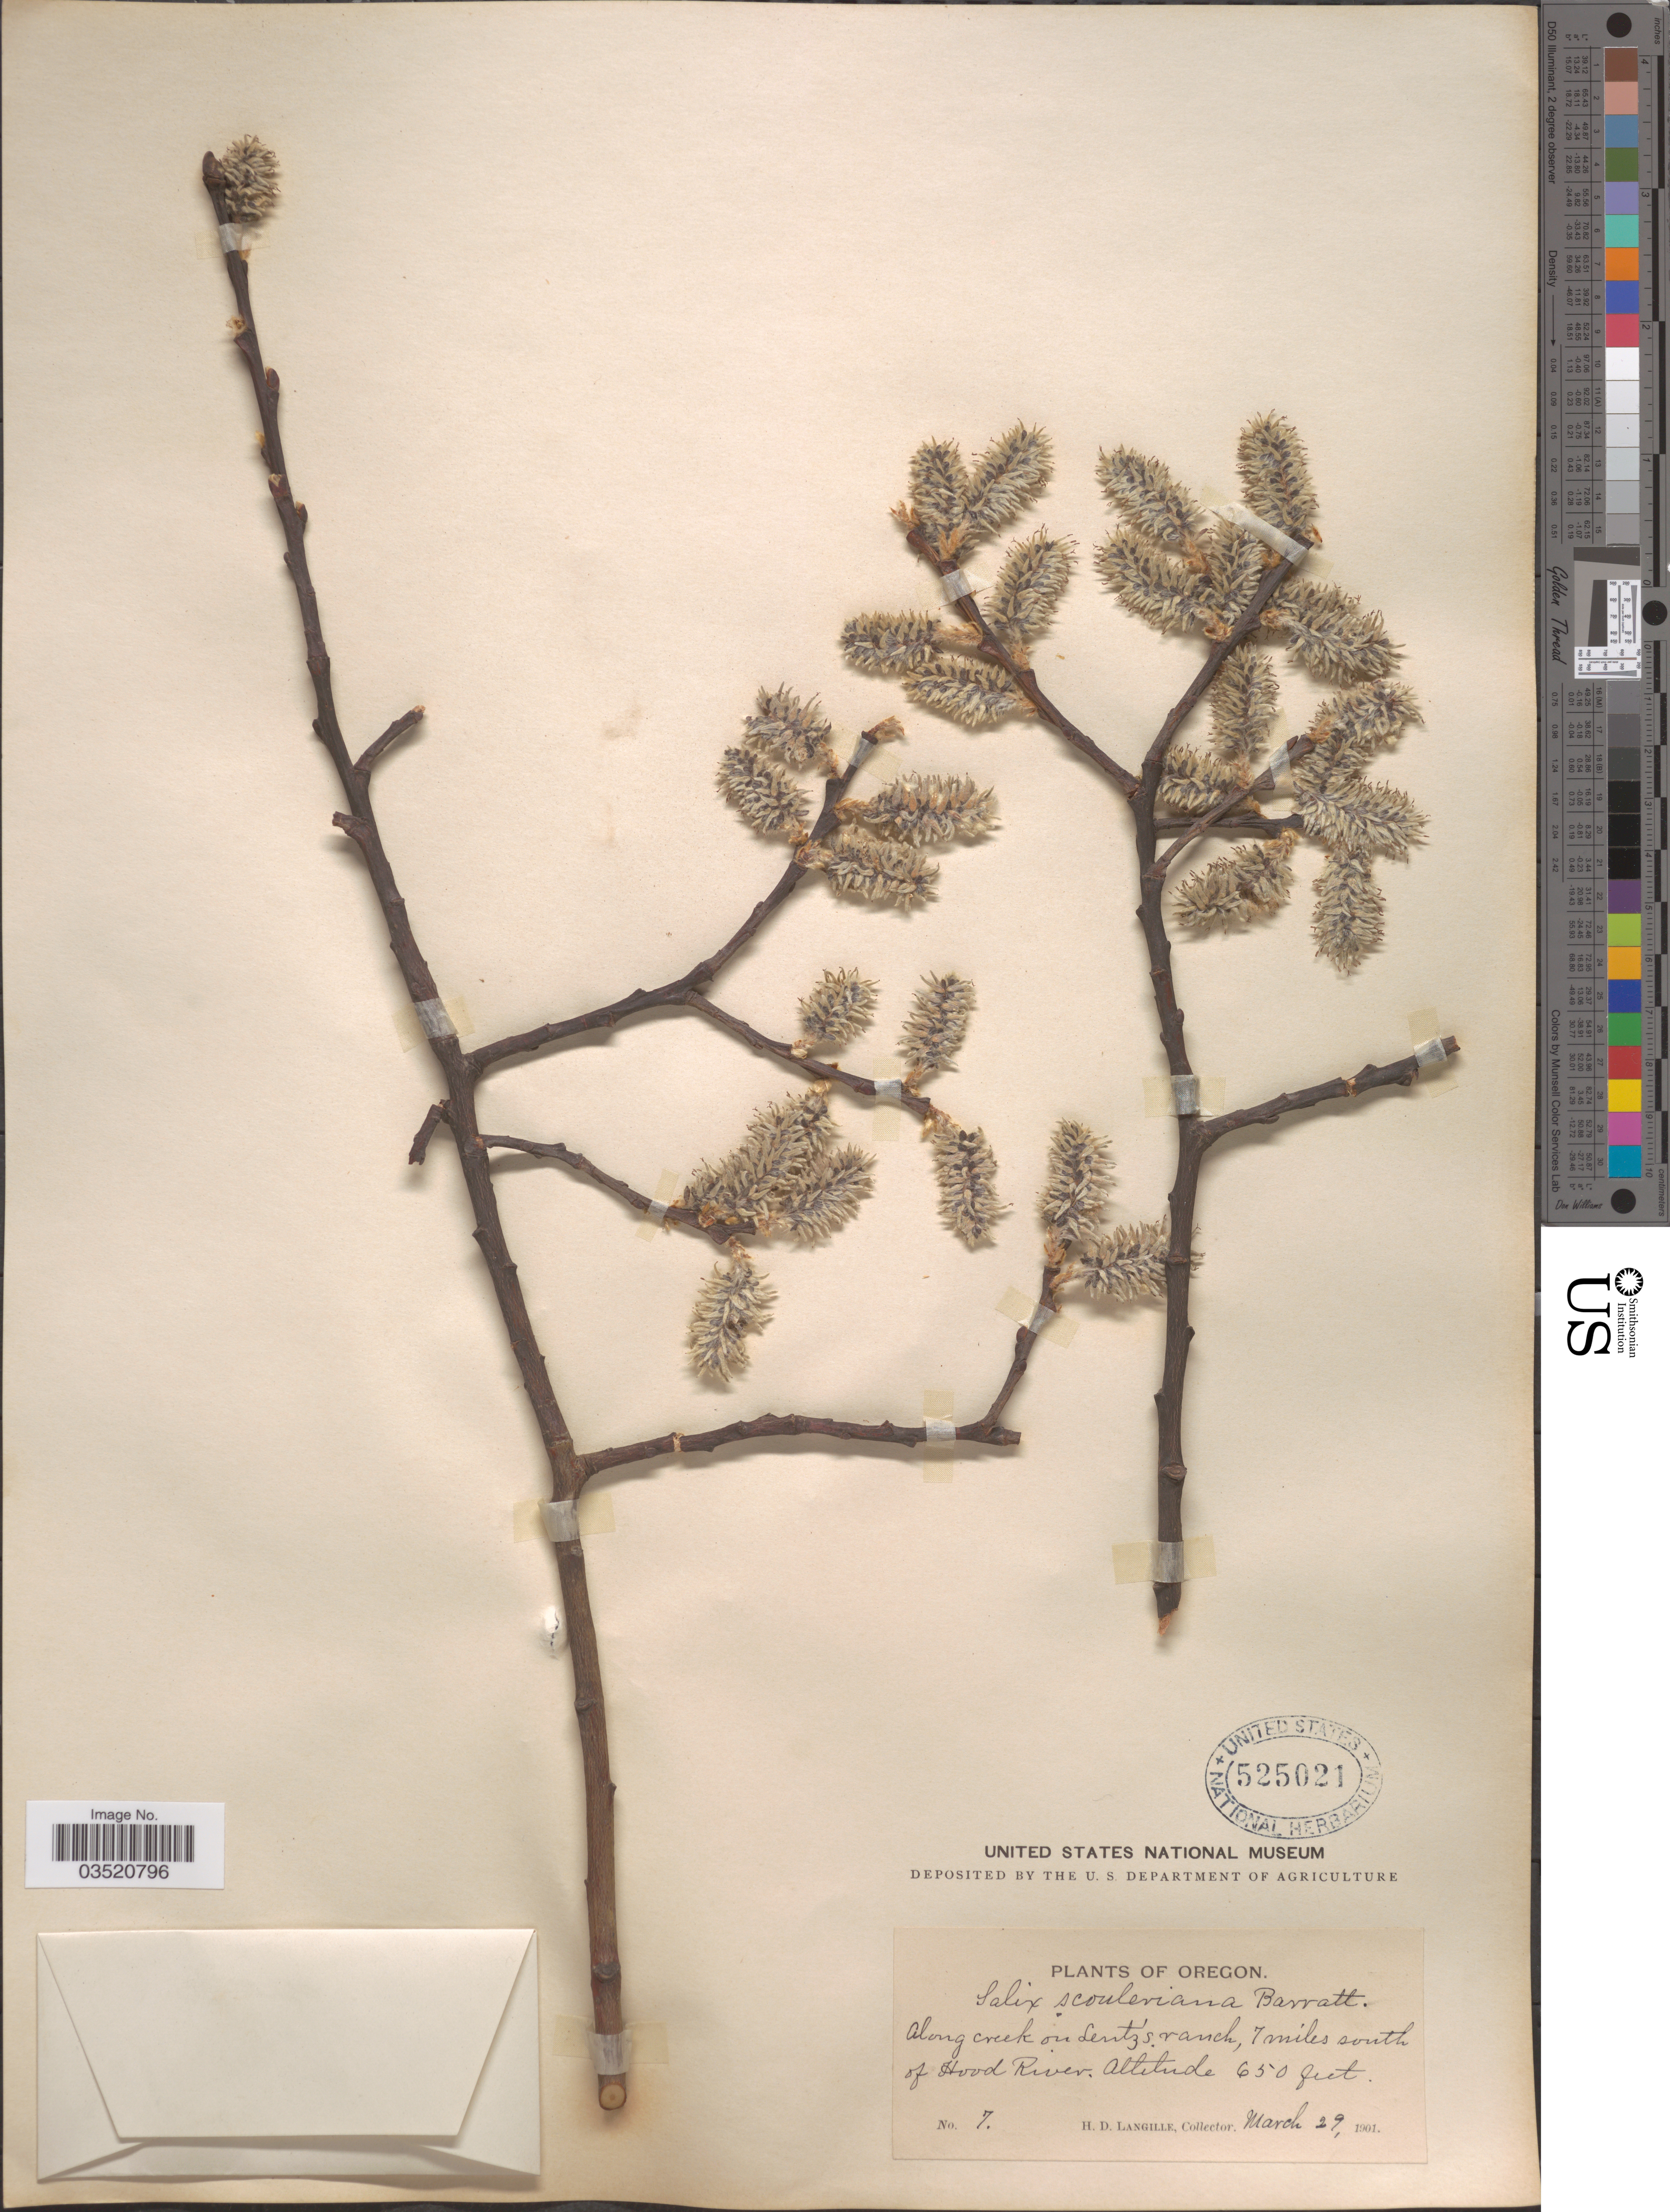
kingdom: Plantae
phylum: Tracheophyta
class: Magnoliopsida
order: Malpighiales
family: Salicaceae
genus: Salix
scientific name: Salix scouleriana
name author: Barratt ex Hook.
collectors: H. Langille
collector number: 7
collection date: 1901-03-29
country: United States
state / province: Oregon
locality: Along creek on Lentz's ranch, 7 miles south of Hood River.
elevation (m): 198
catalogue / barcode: US 525021